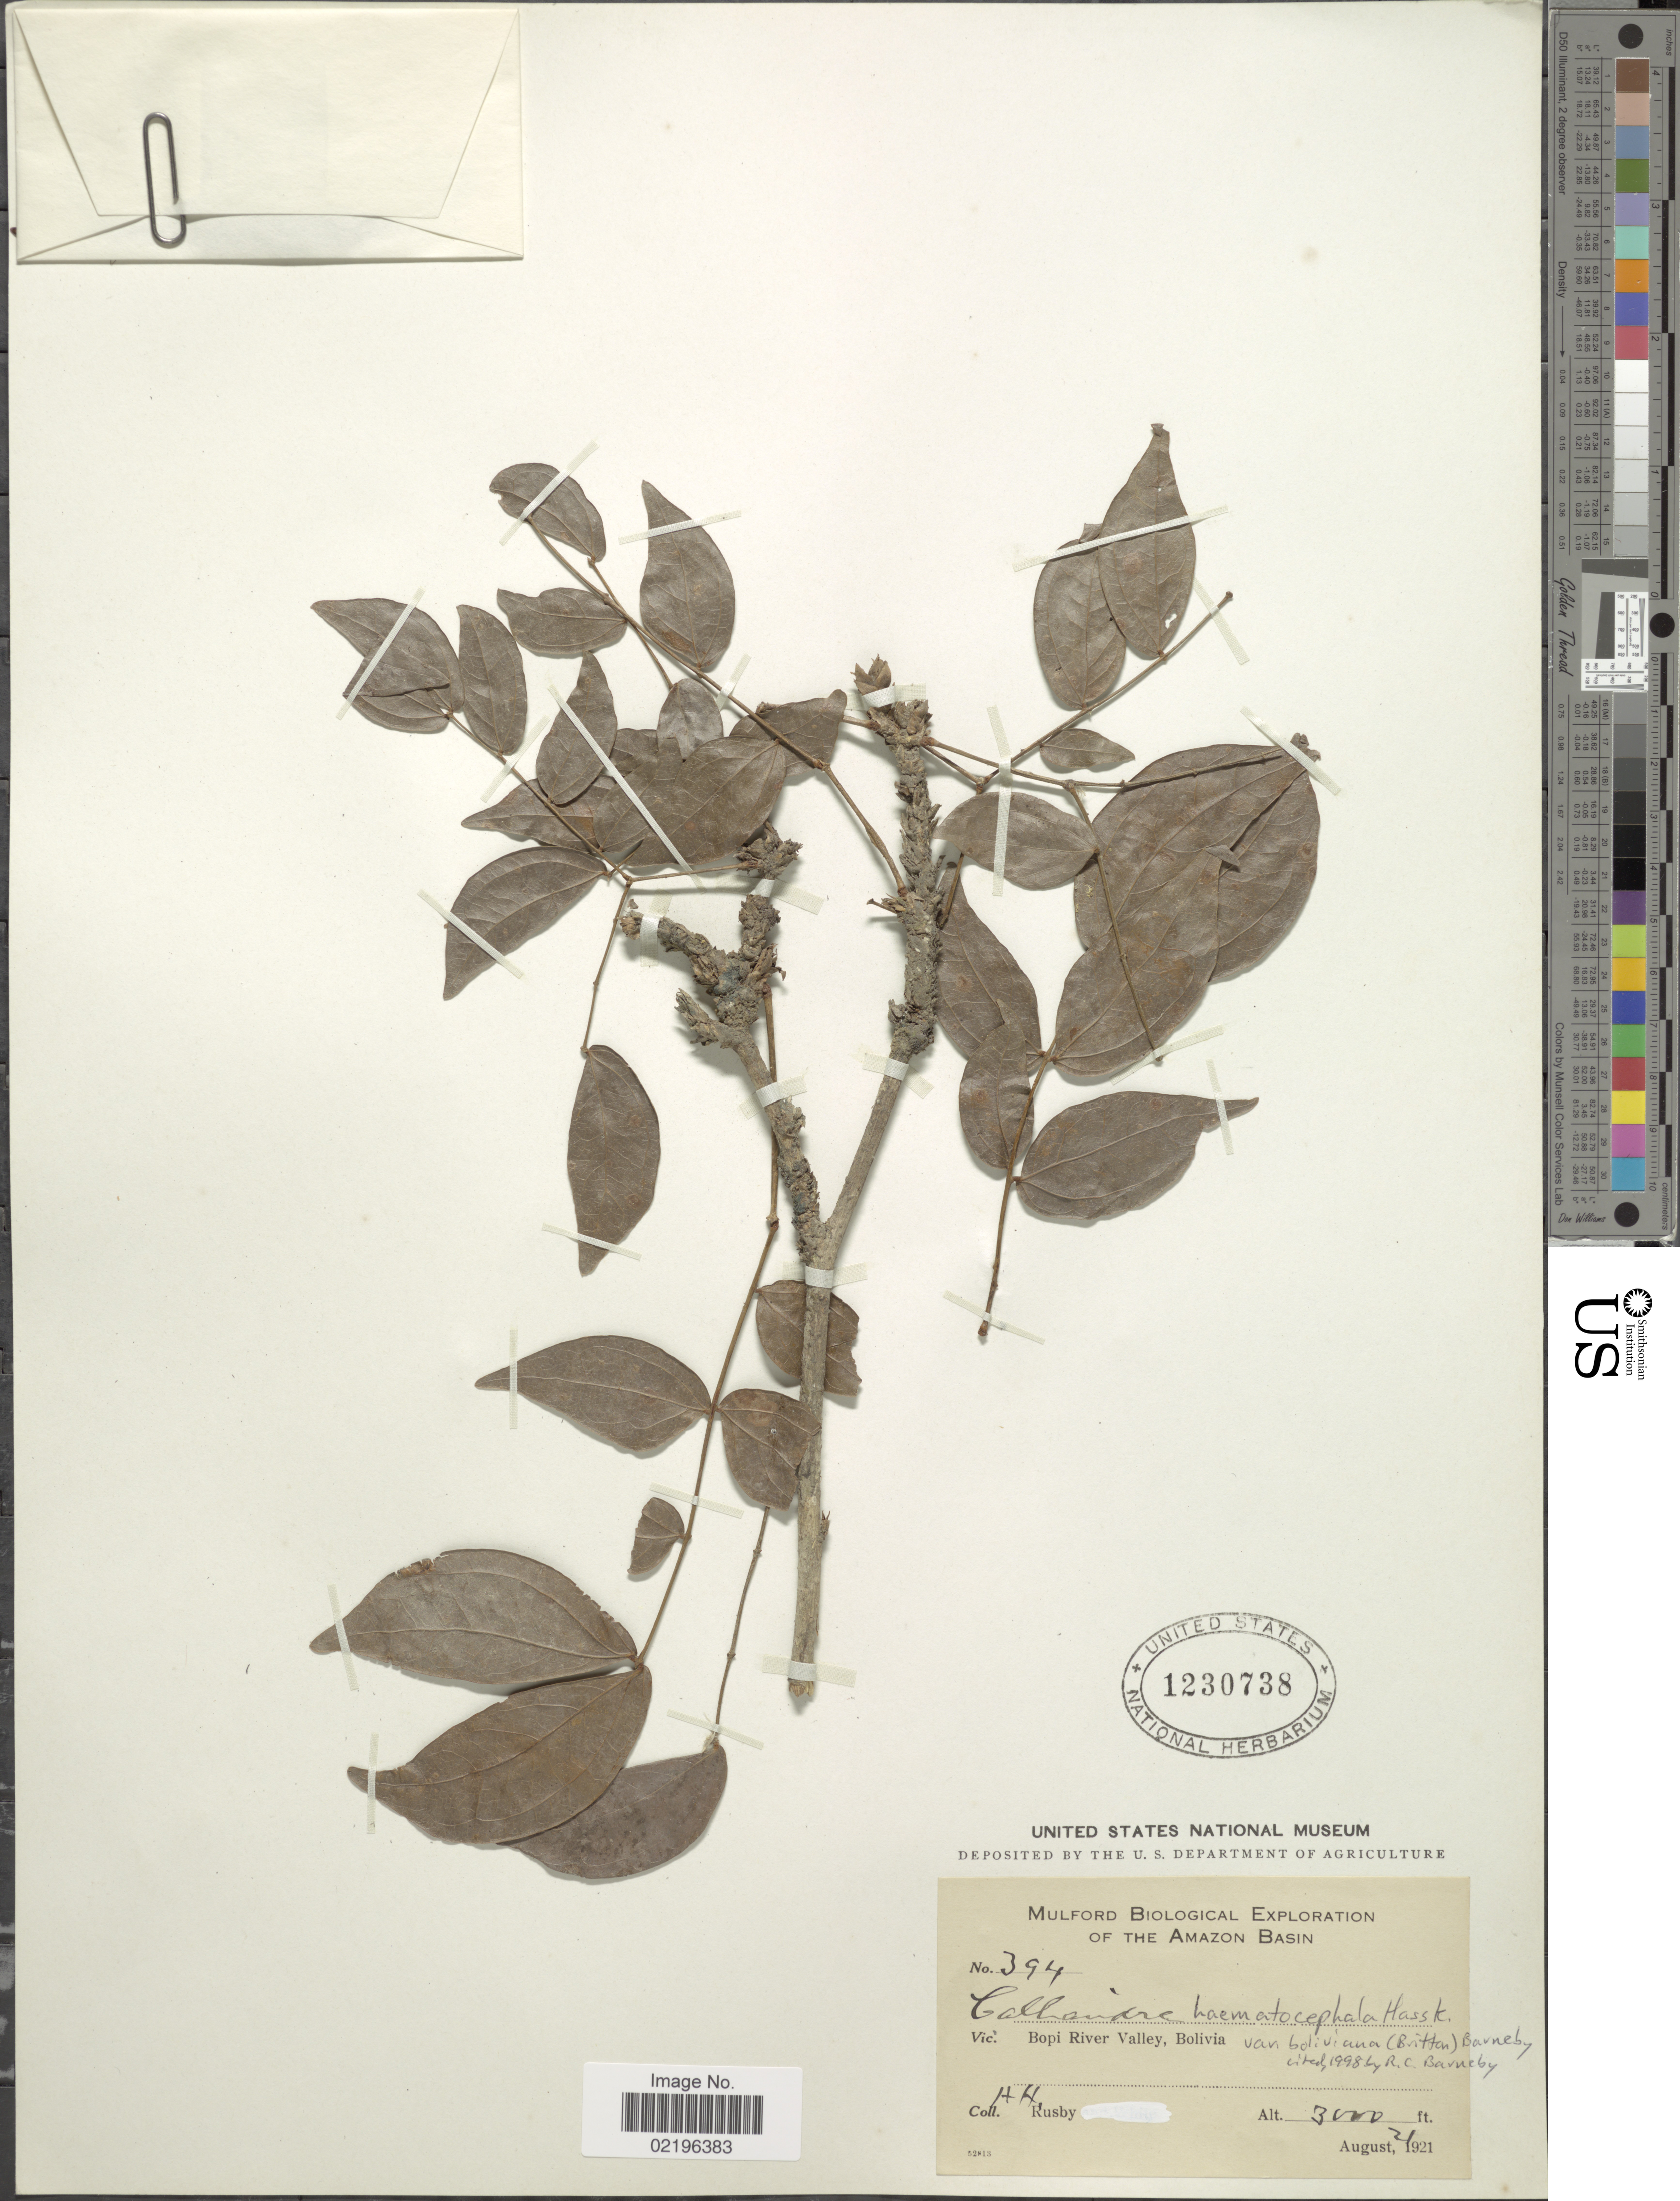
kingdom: Plantae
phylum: Tracheophyta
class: Magnoliopsida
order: Fabales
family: Fabaceae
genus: Calliandra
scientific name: Calliandra haematocephala var. boliviana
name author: (Britton) Barneby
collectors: H. H. Rusby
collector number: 394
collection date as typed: August 21, 1921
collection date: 1921-08-21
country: Bolivia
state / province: La Paz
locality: Bopi River Valley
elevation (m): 914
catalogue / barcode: US 1230738